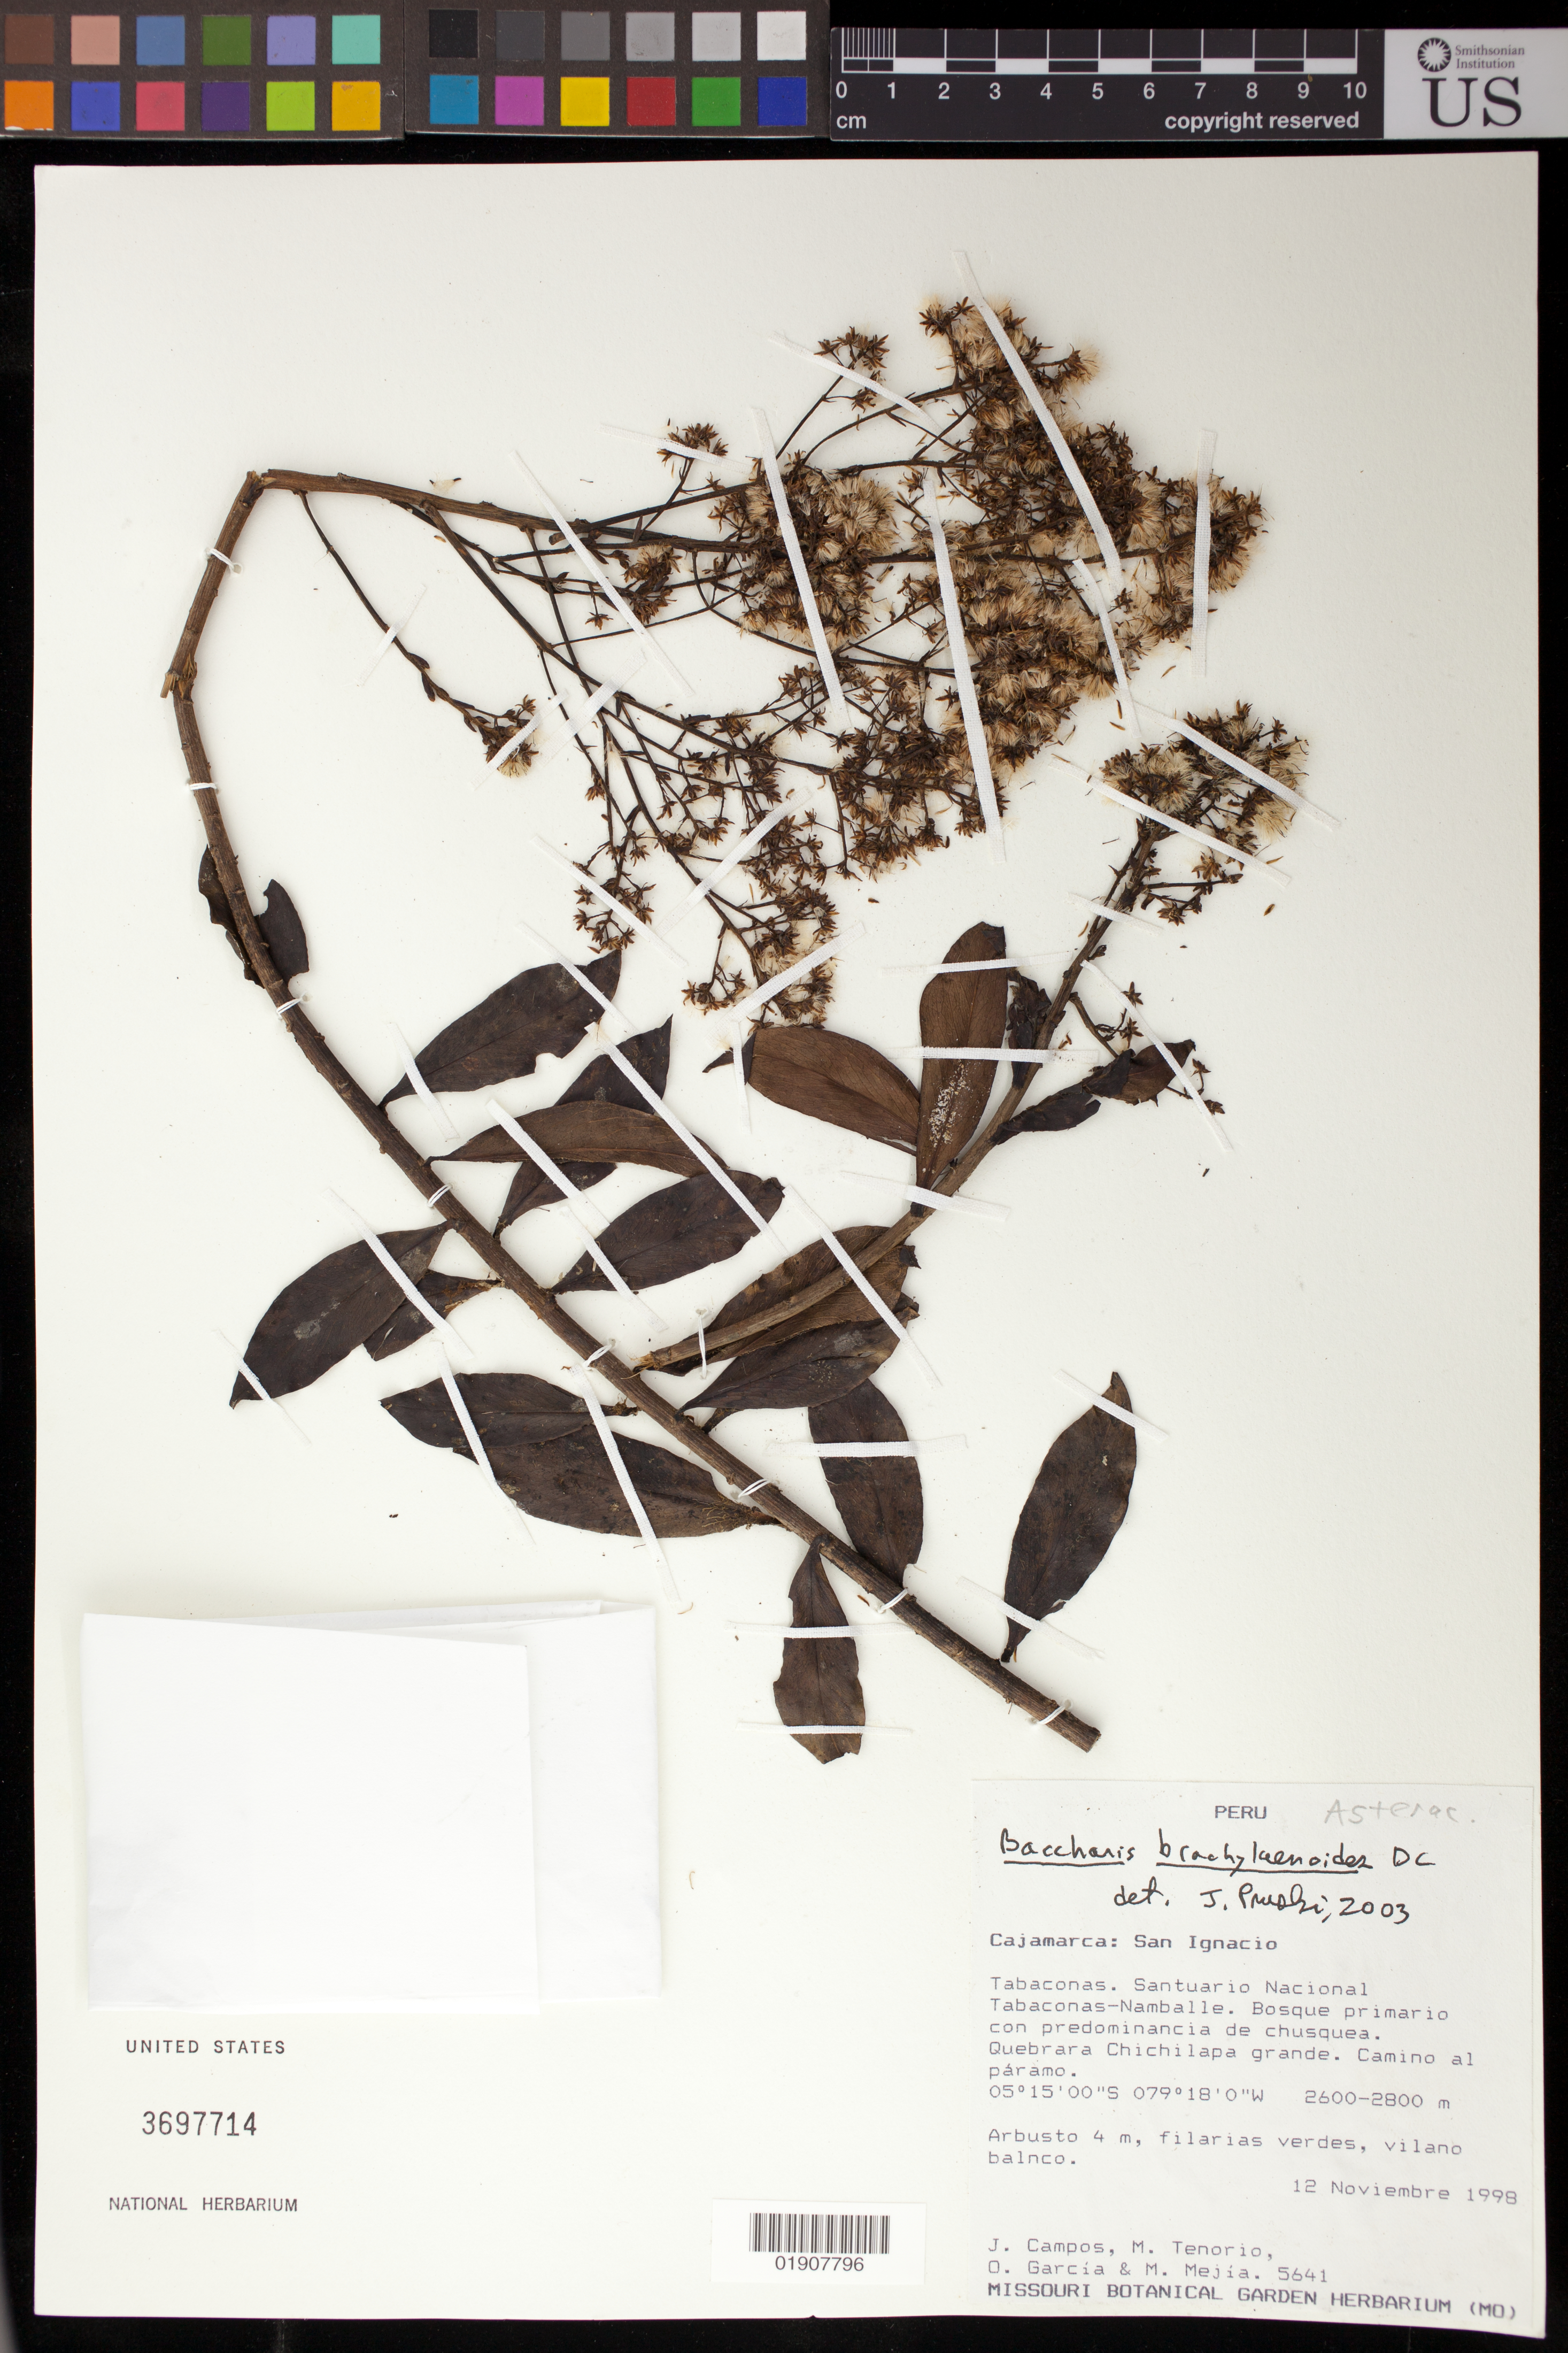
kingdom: Plantae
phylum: Tracheophyta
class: Magnoliopsida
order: Asterales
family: Asteraceae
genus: Baccharis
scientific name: Baccharis brachylaenoides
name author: DC.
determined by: Pruski, J. F.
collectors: J. Campos, M. Tenorio, O. Garcia & M. Mejia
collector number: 5641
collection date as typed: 12 Noviembre 1998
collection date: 1998-11-12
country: Peru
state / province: Cajamarca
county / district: San Ignacio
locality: Tabaconas. Santuario Nacional Tabaconas-Namballe. Quebrara Chichilapa grande. Camino al paramo.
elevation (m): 2600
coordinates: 5 15 0 S, 79 18 0 W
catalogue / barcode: US 3697714